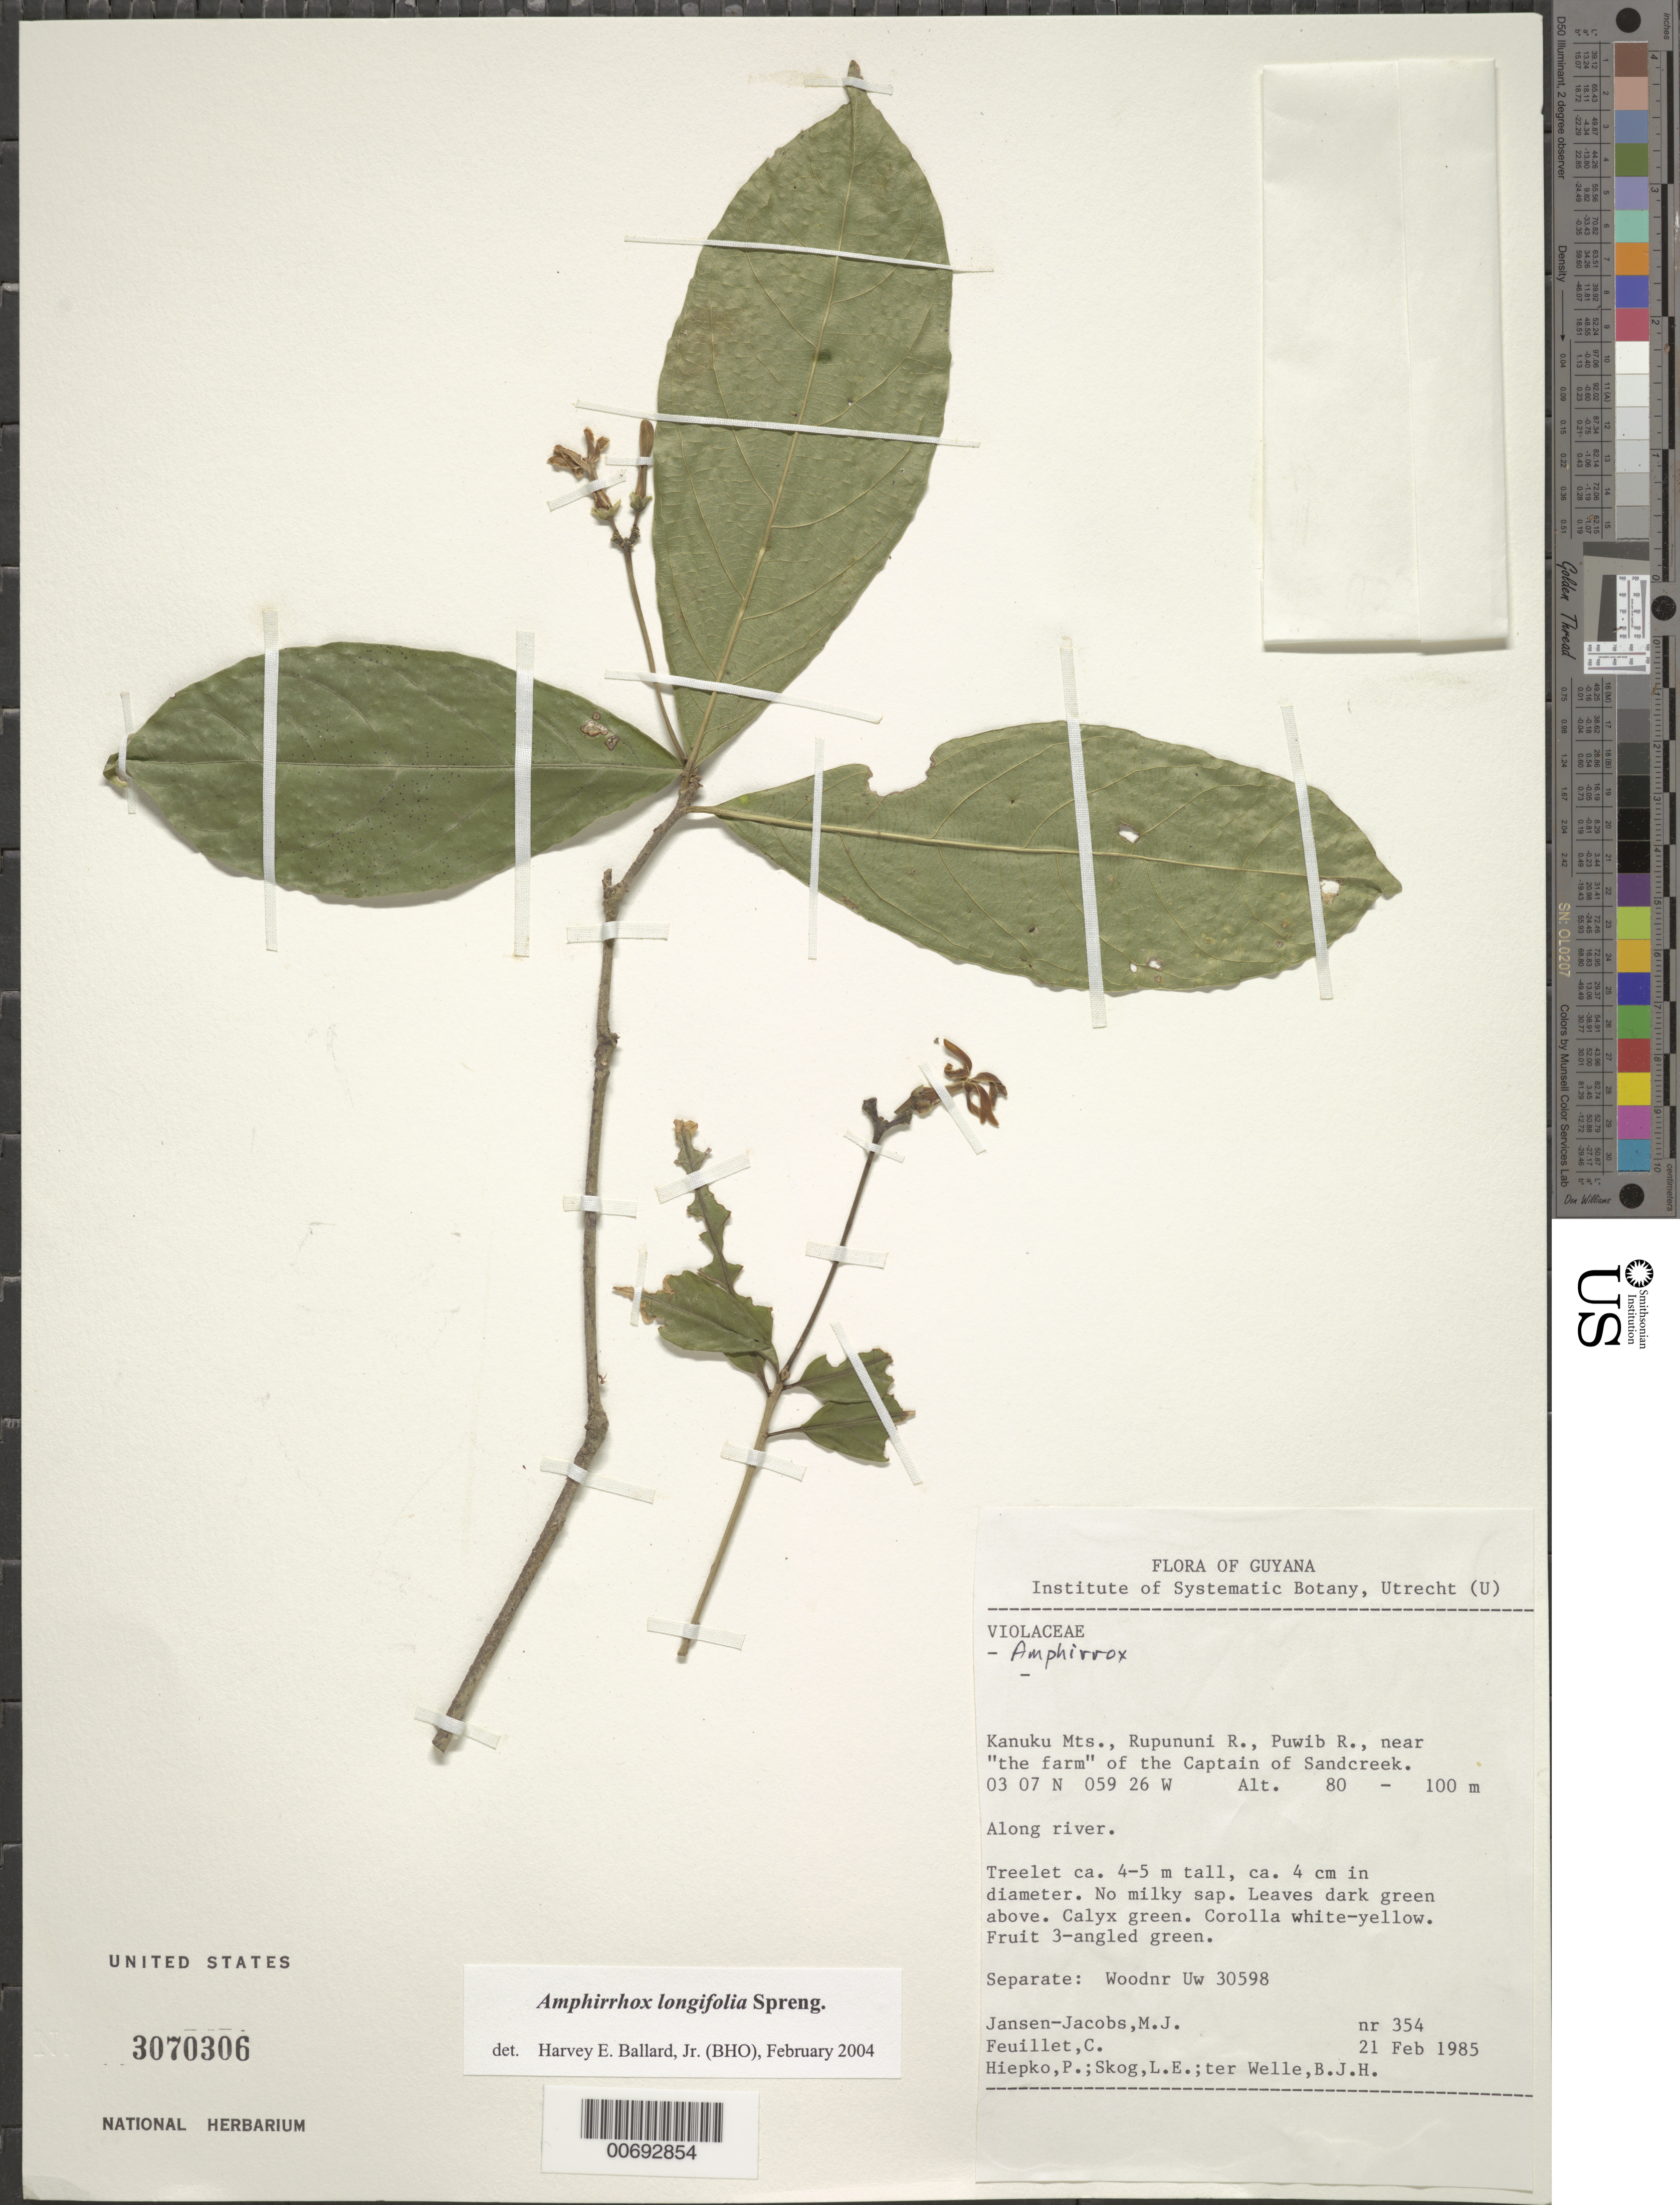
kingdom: Plantae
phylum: Tracheophyta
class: Magnoliopsida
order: Malpighiales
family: Violaceae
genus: Amphirrhox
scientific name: Amphirrhox longifolia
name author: (A. St.-Hil.) Spreng.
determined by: Ballard, Harvey E.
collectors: M. J. Jansen-Jacobs, C. Feuillet, P. H. Hiepko, L. E. Skog & B. Welle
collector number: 354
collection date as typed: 21-Feb-85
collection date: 1985-02-21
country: Guyana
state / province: U. Takutu-U. Essequibo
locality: Kanuku Mts., Rupununi R., Puwib R.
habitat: Along river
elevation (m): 80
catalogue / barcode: US 3070306